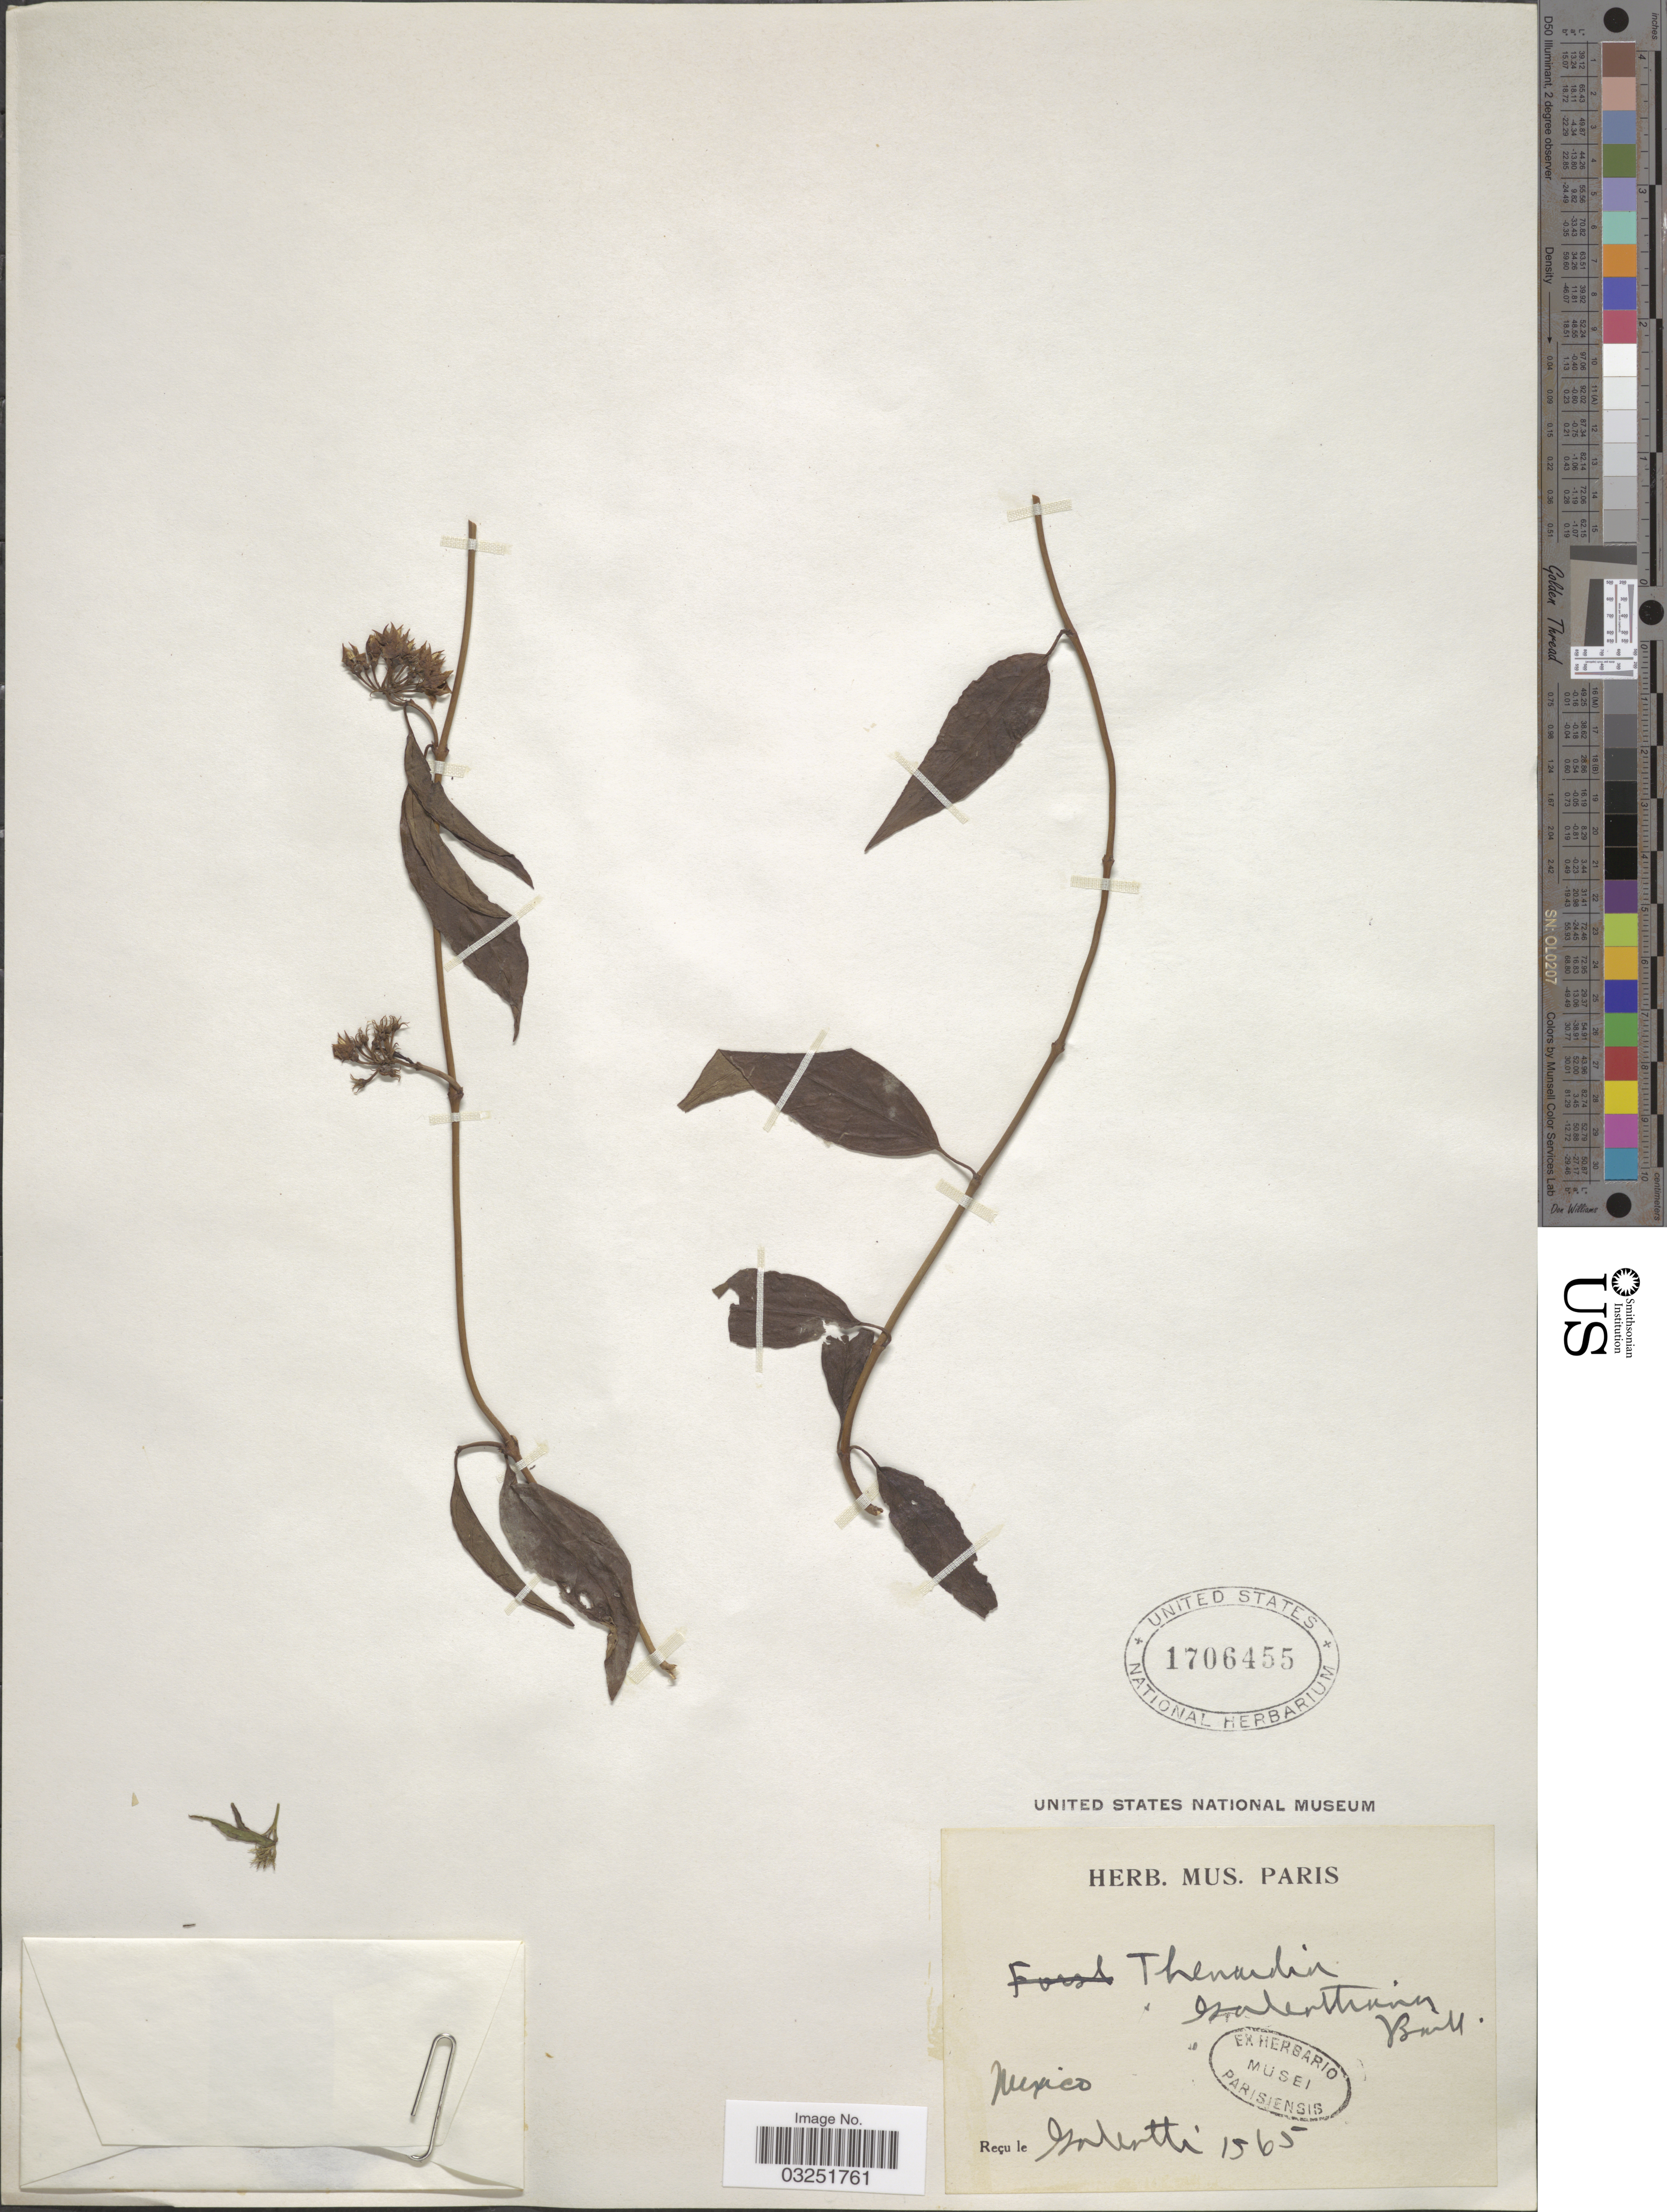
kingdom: Plantae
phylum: Tracheophyta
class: Magnoliopsida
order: Gentianales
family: Apocynaceae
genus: Thenardia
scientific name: Thenardia galeottiana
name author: Baill.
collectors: -. Galeotti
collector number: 1565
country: Mexico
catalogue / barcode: US 1706455